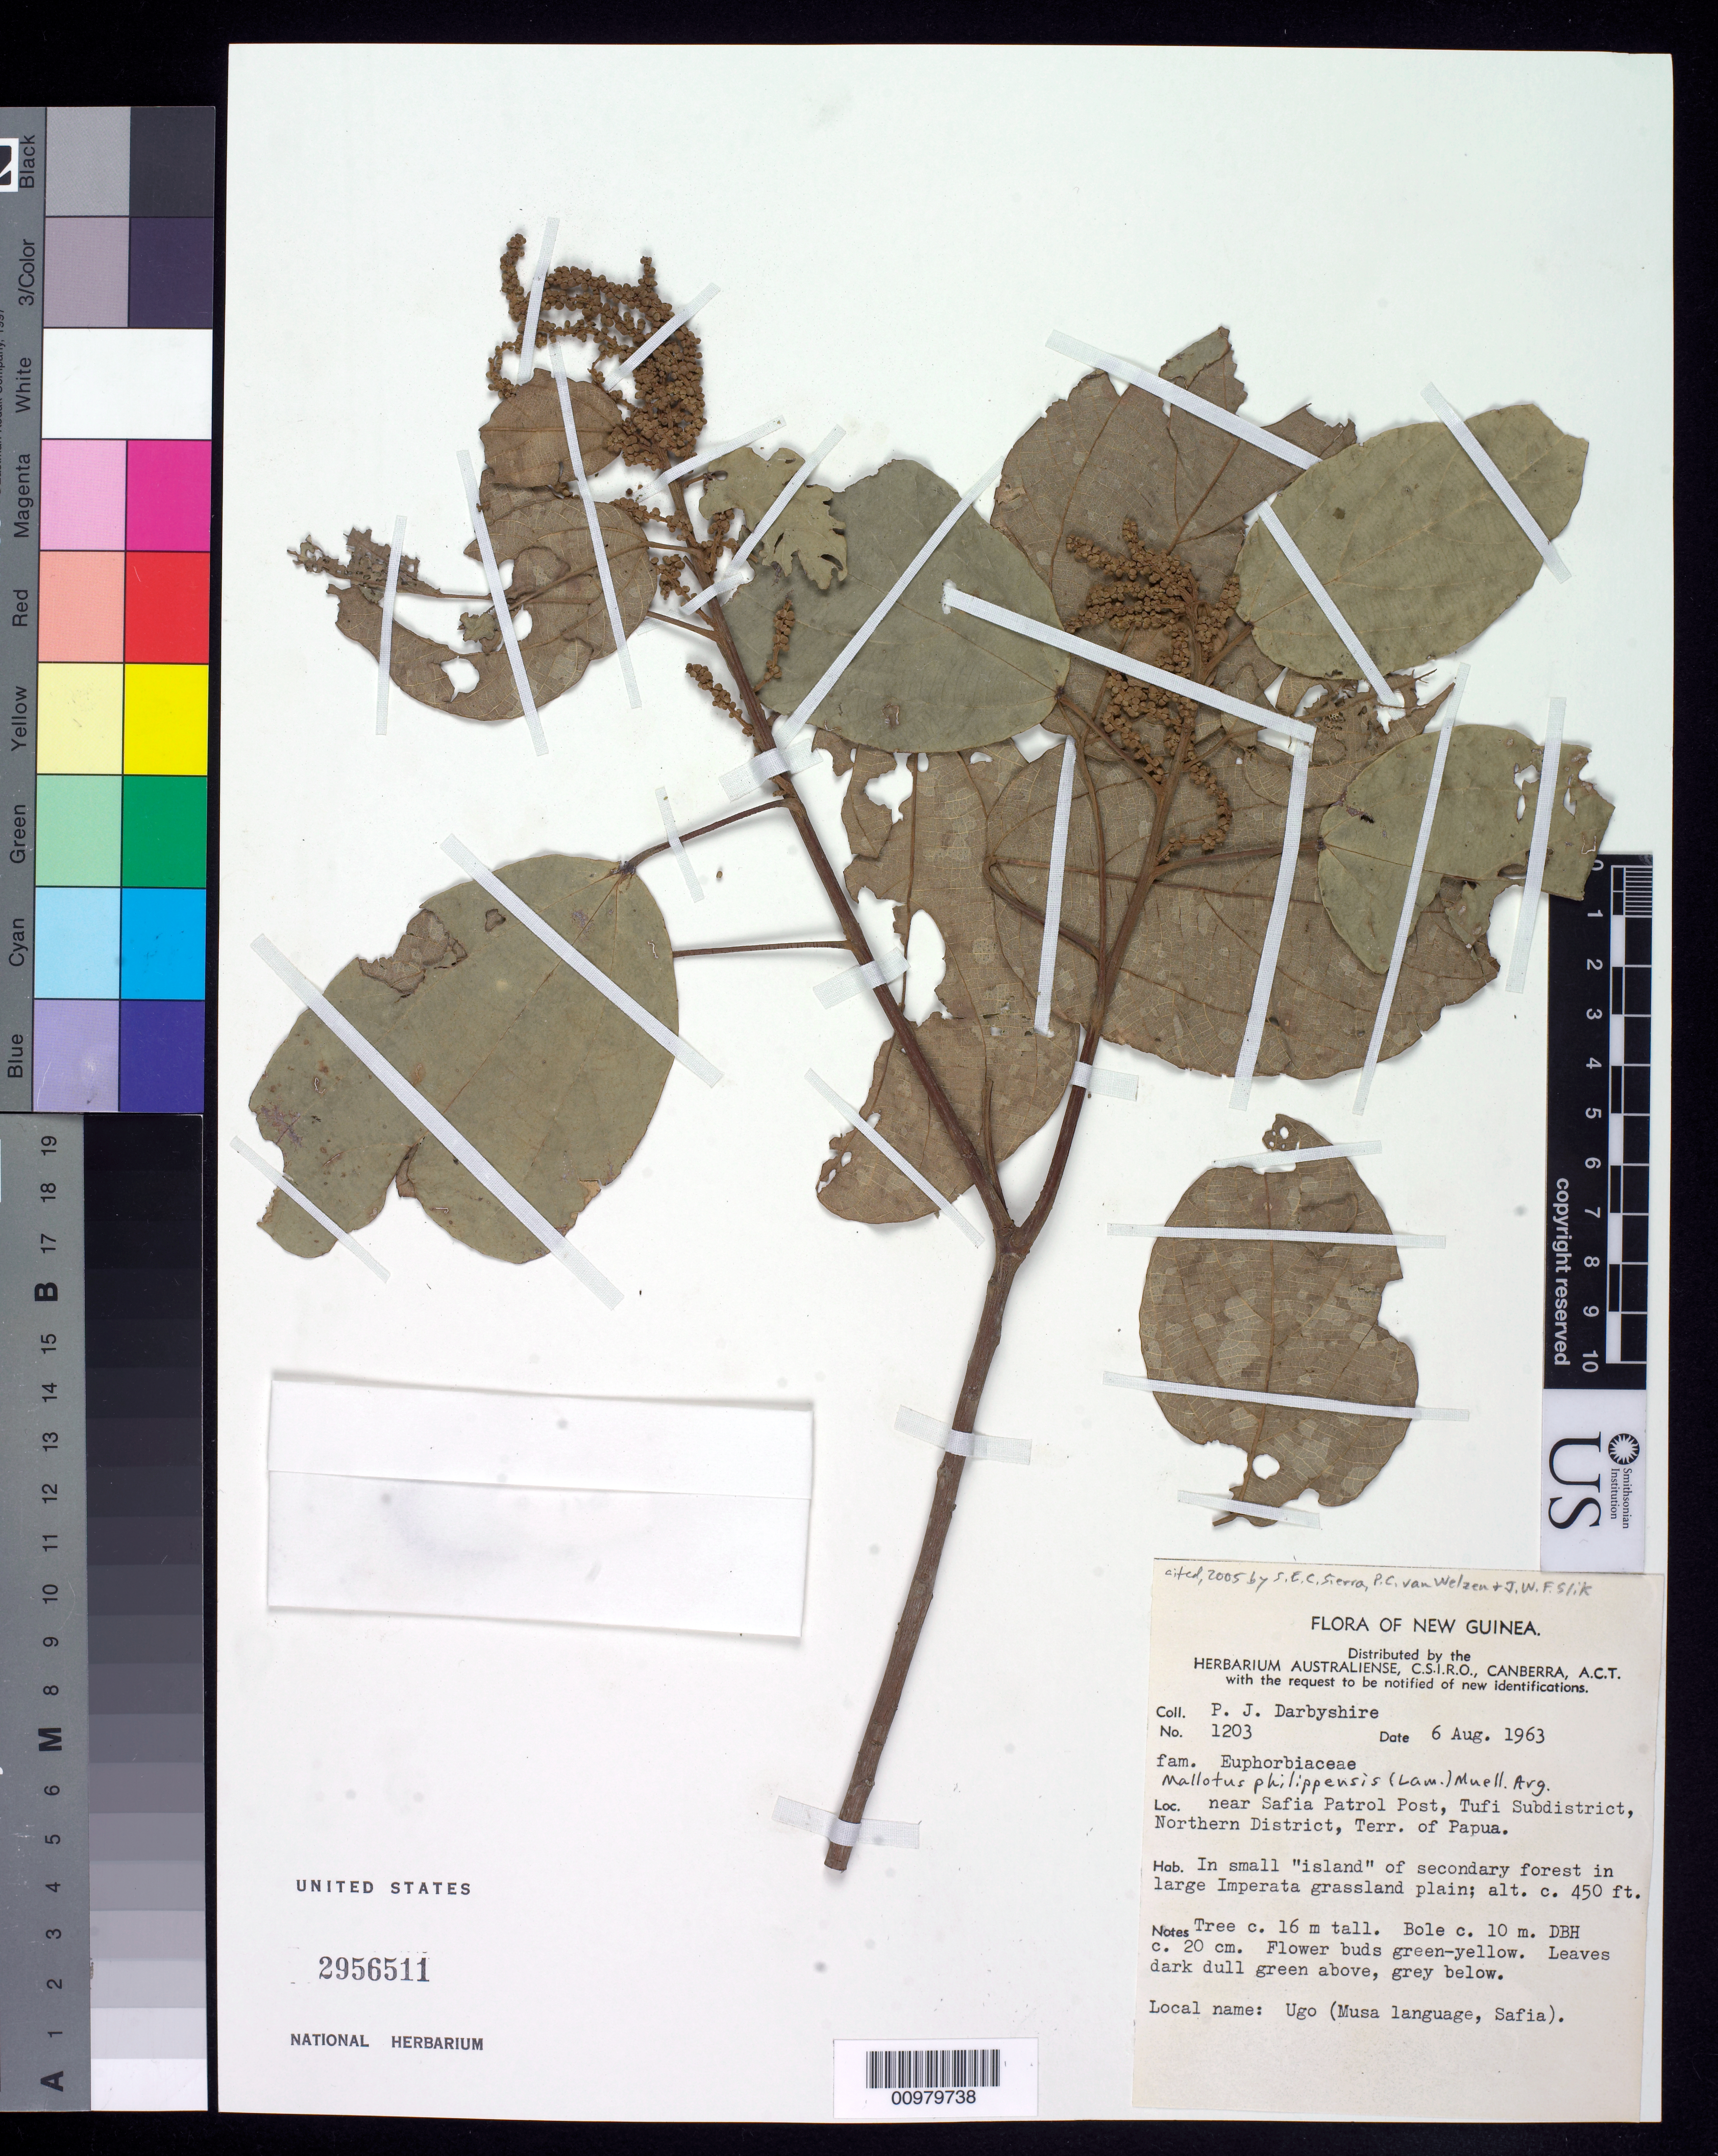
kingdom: Plantae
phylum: Tracheophyta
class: Magnoliopsida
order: Malpighiales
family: Euphorbiaceae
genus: Mallotus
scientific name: Mallotus philippensis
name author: (Lam.) Müll. Arg.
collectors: P. Darbyshire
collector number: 1203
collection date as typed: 06 Aug 1963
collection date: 1963-08-06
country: Papua New Guinea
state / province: Northern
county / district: Tufi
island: New Guinea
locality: near Safia Patrol Post, Tufi Subdistrict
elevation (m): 137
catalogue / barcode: US 2956511